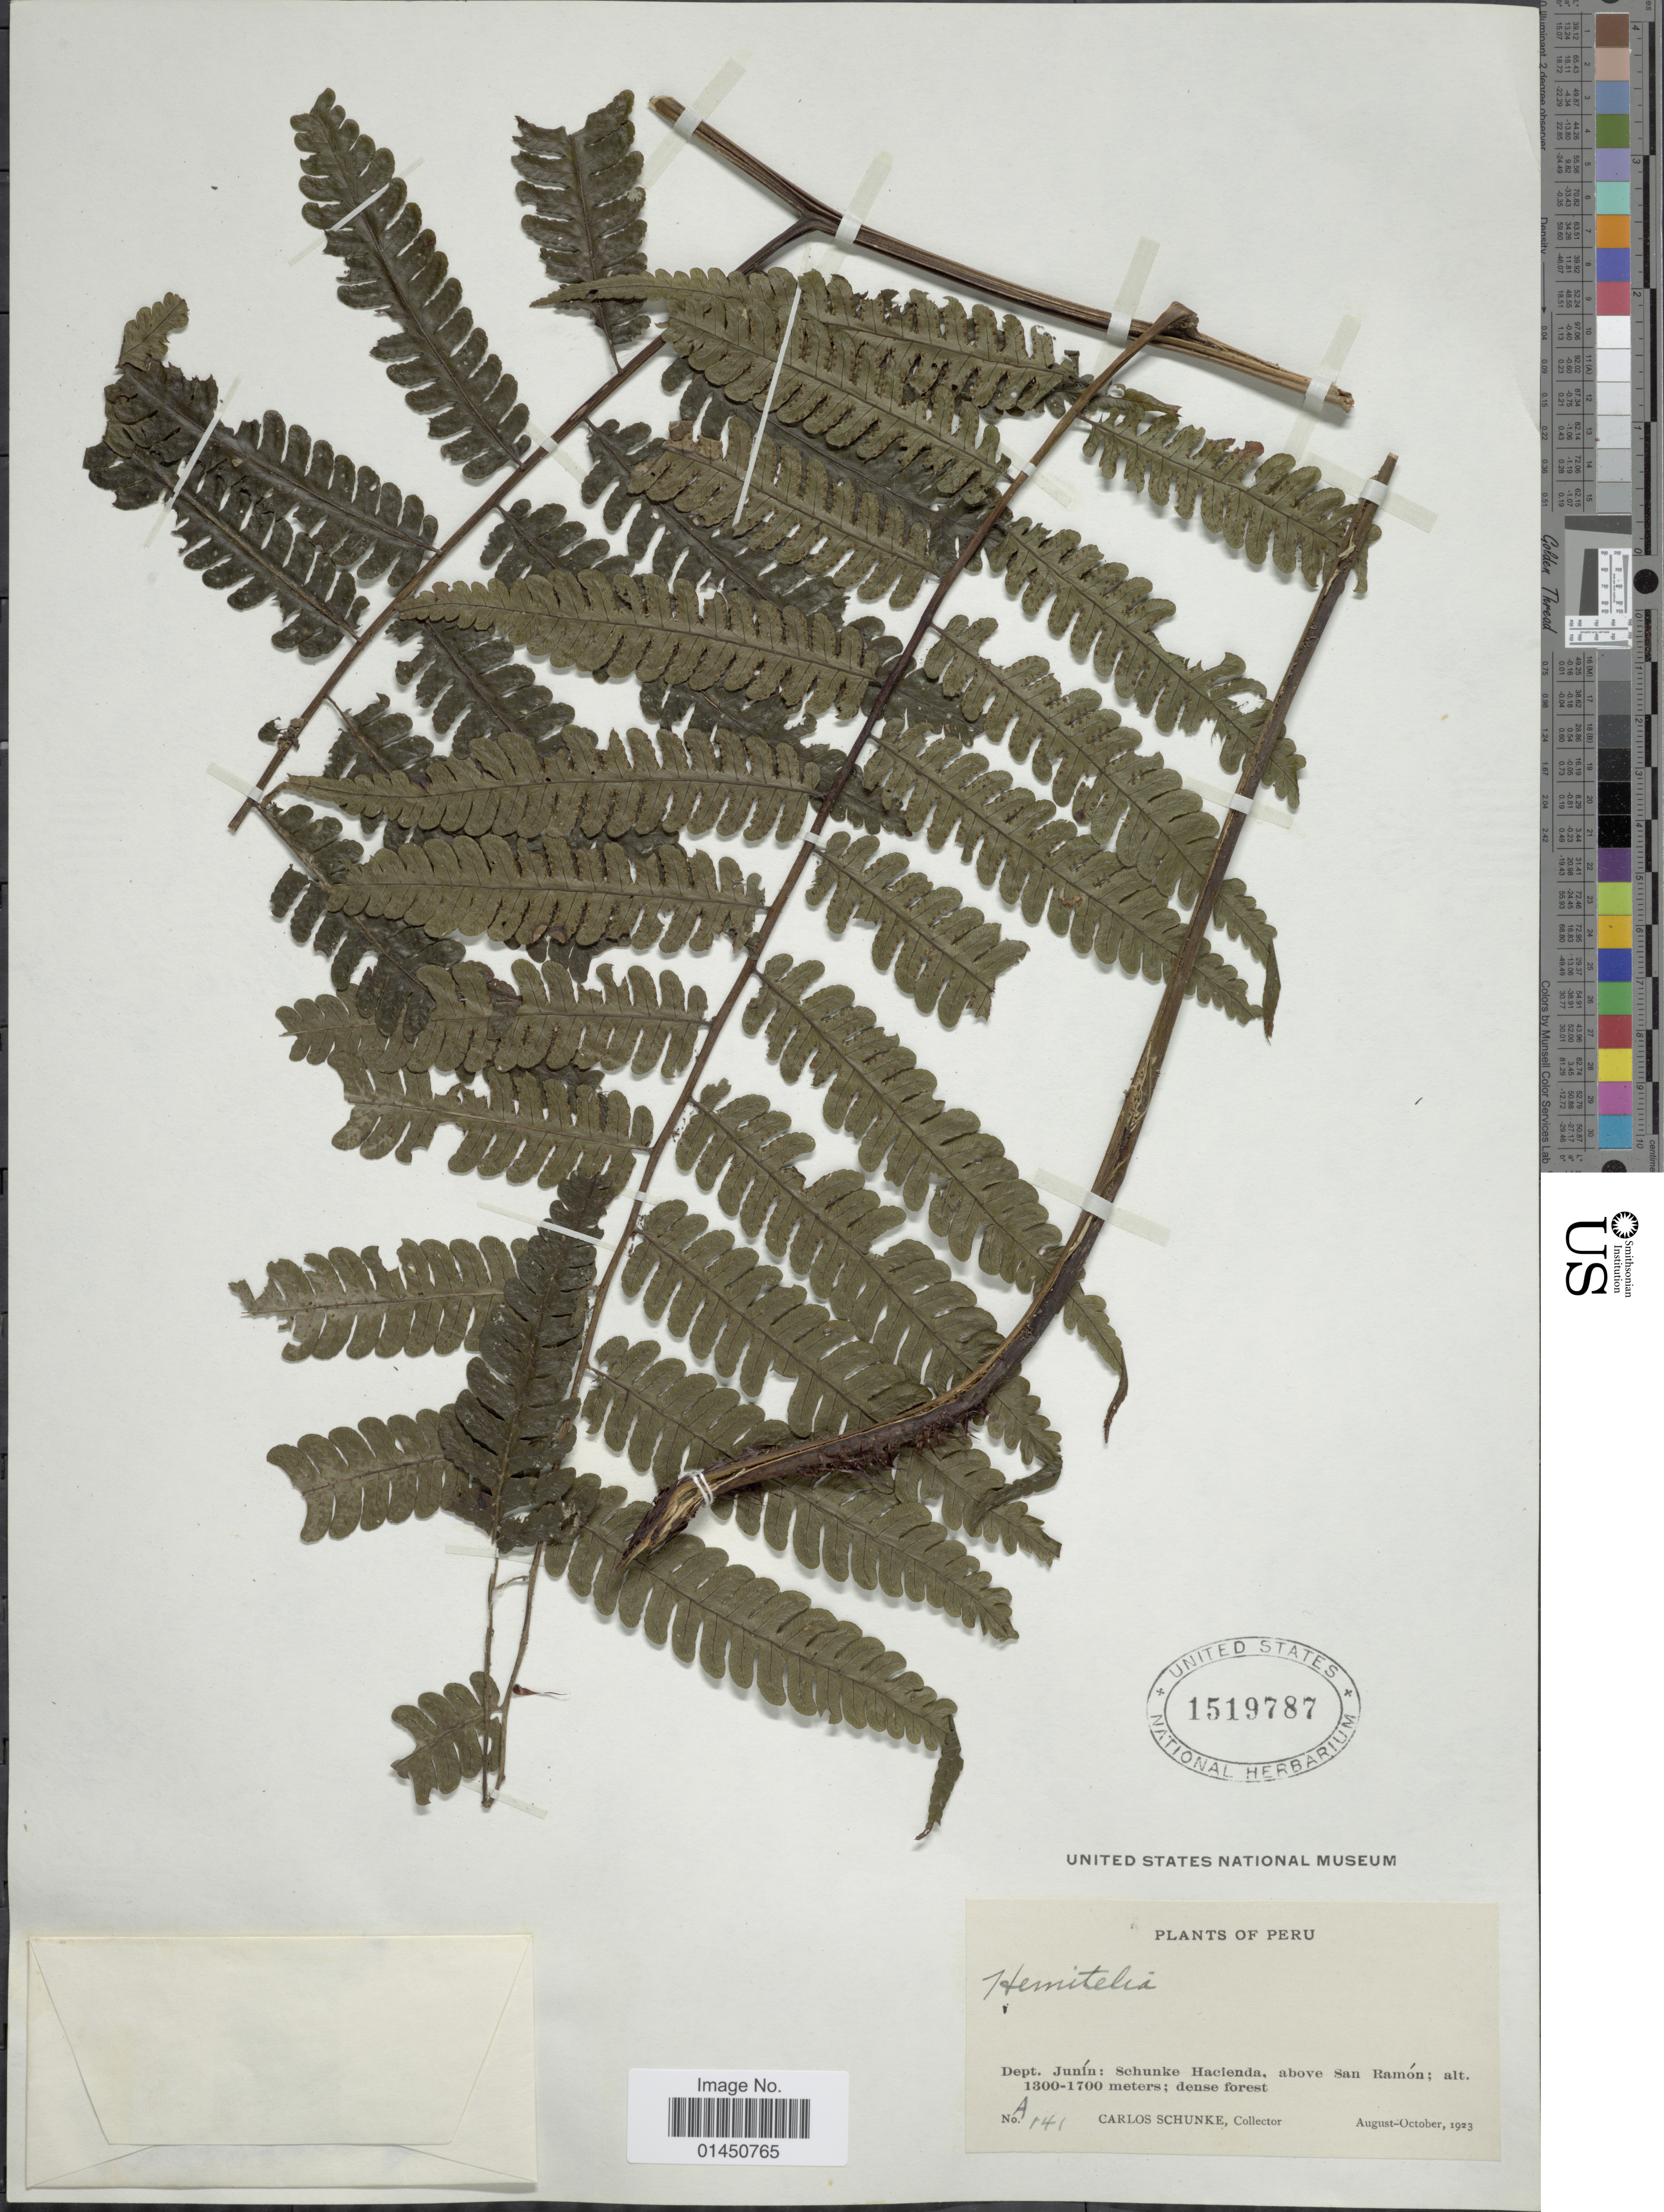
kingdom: Plantae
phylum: Tracheophyta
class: Polypodiopsida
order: Cyatheales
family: Cyatheaceae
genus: Cyathea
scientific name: Cyathea andina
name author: Domin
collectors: C. Schunke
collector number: A141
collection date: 1923-08/1923-10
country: Peru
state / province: Junín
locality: Schunke Hacienda, above San Ramon.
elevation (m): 1300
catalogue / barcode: US 1519787